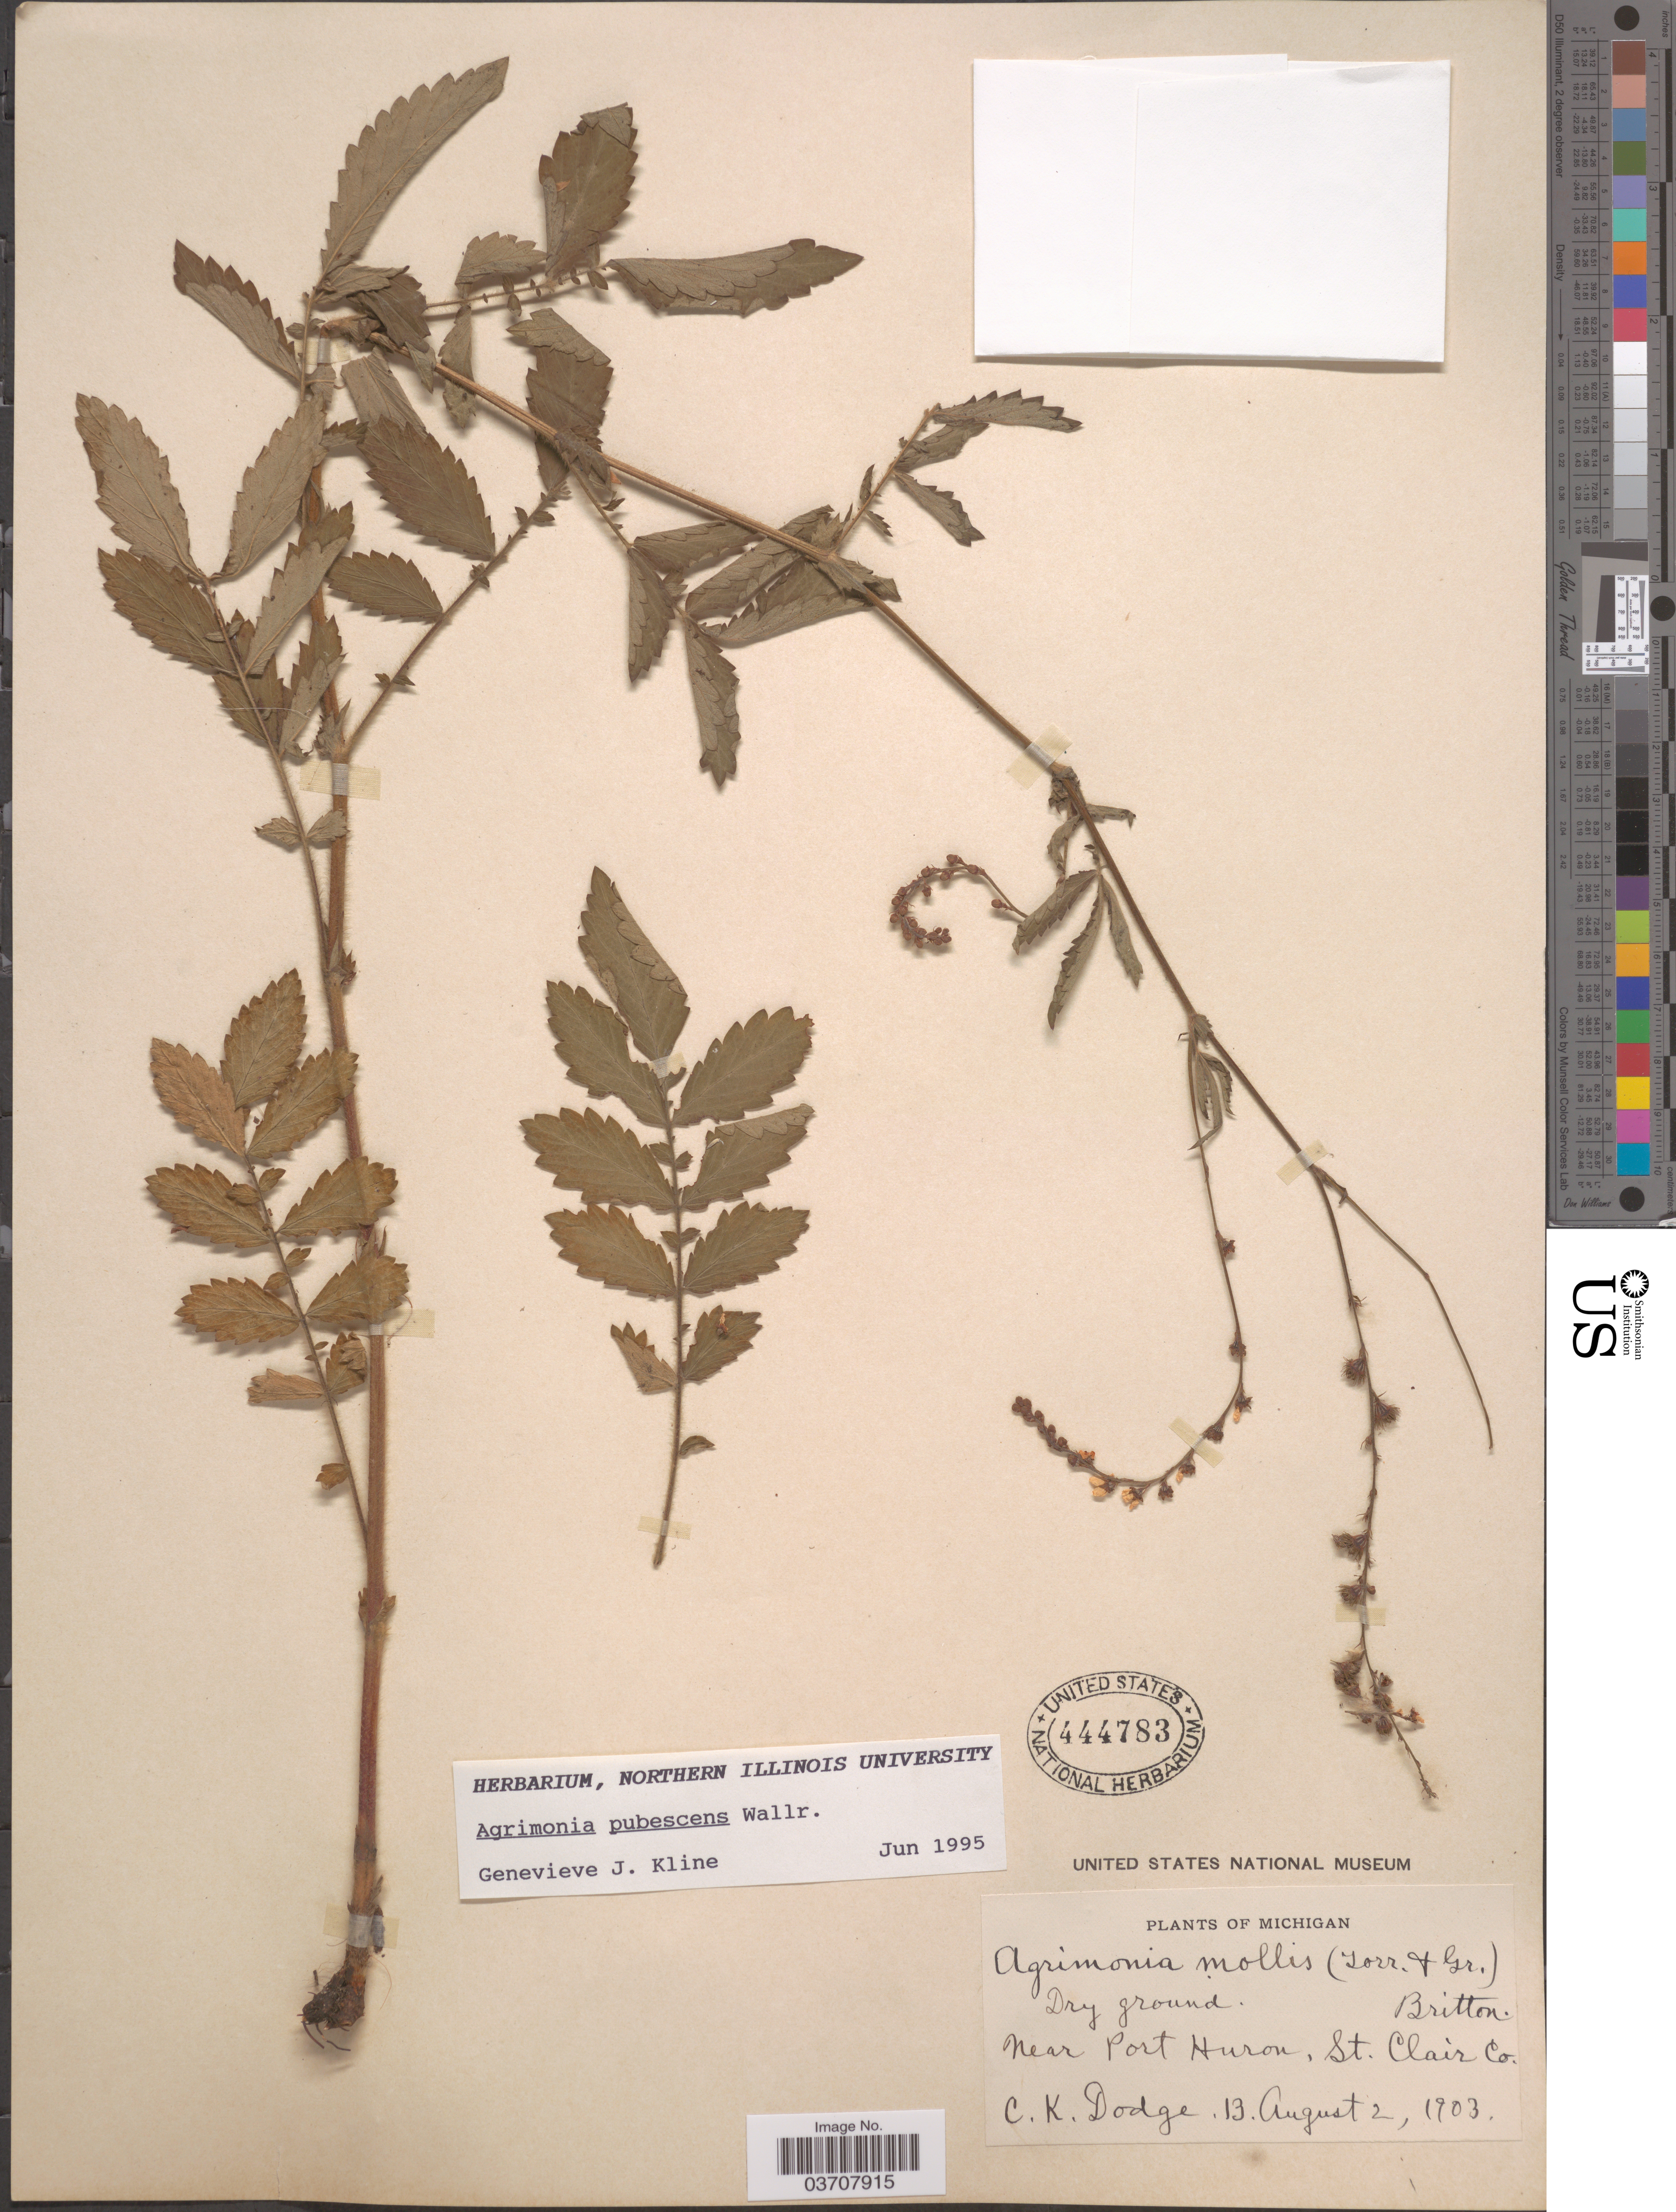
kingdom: Plantae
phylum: Tracheophyta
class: Magnoliopsida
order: Rosales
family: Rosaceae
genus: Agrimonia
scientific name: Agrimonia pubescens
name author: Wallr.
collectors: C. Dodge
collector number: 13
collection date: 1903-08-02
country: United States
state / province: Michigan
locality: Near Port Huron, St. Clair Co.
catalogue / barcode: US 444783